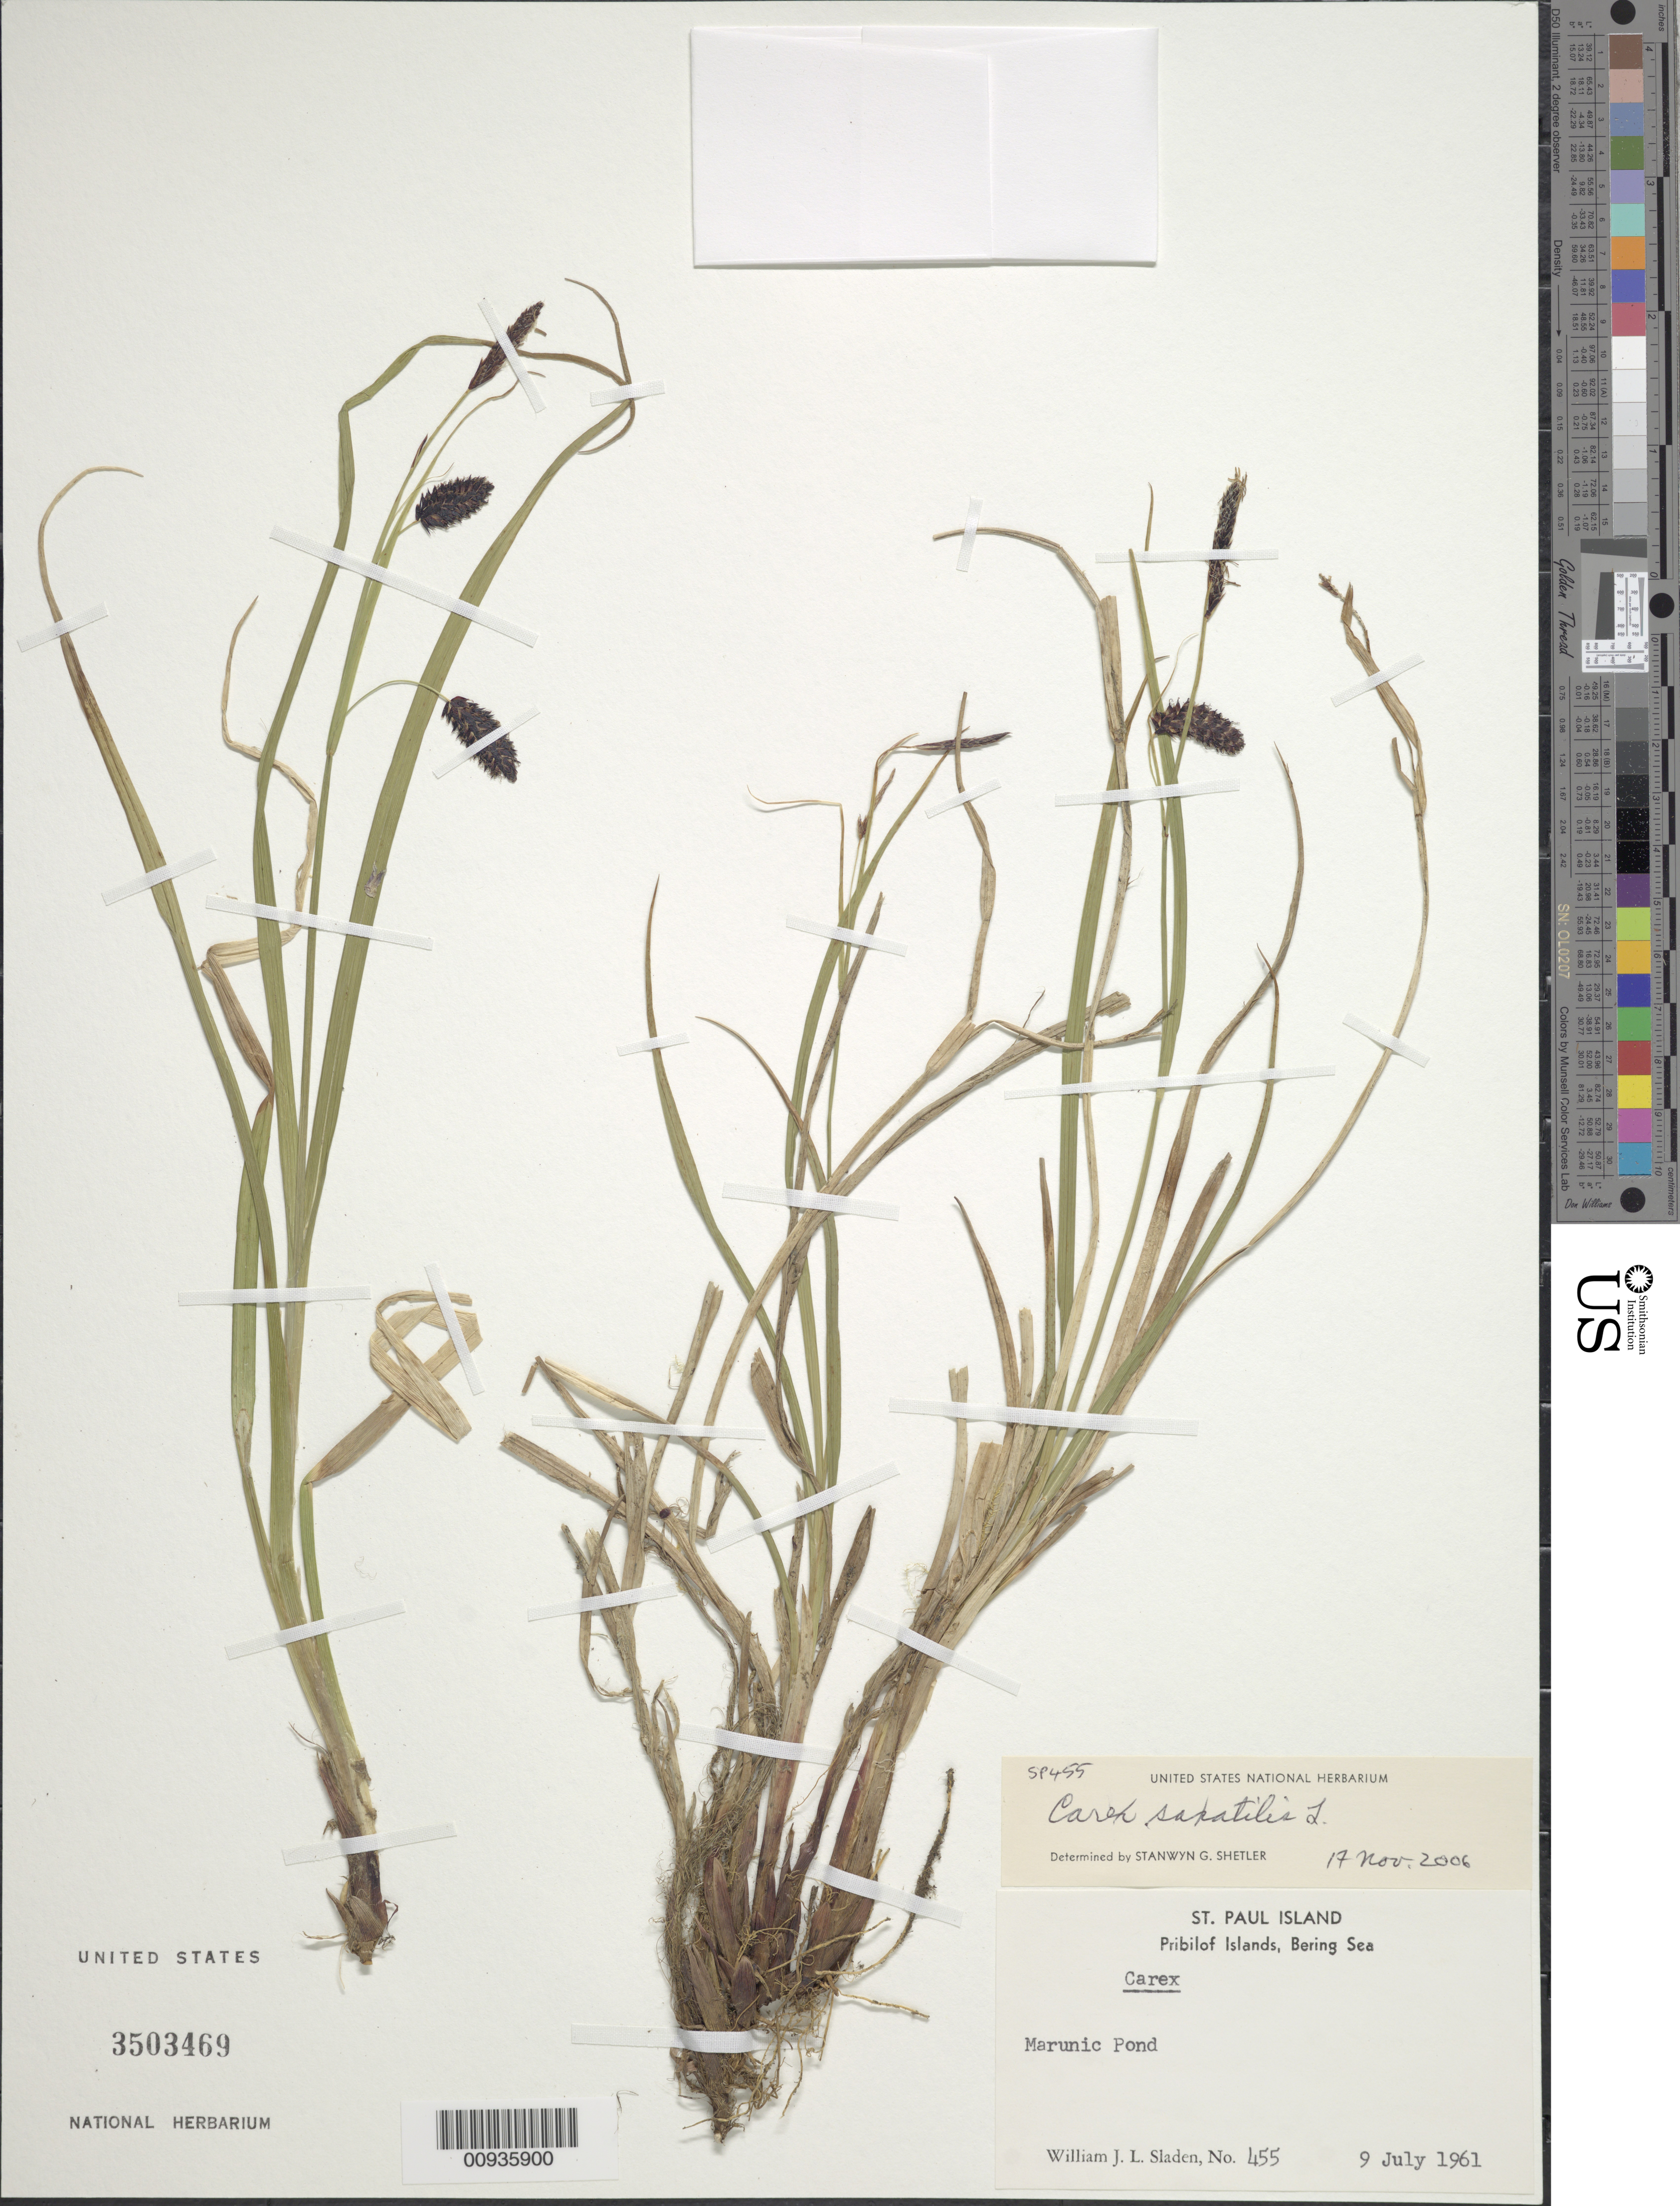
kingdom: Plantae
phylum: Tracheophyta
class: Liliopsida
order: Poales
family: Cyperaceae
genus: Carex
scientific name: Carex saxatilis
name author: L.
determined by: Shetler, Stanwyn G., (US), NMNH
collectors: W. Sladen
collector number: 455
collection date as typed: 09 Jul 1961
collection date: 1961-07-09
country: United States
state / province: Alaska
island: St. Paul Island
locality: St. Paul Island., Bering Sea, Pribilof Islands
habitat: Marunic pond.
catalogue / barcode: US 3503469